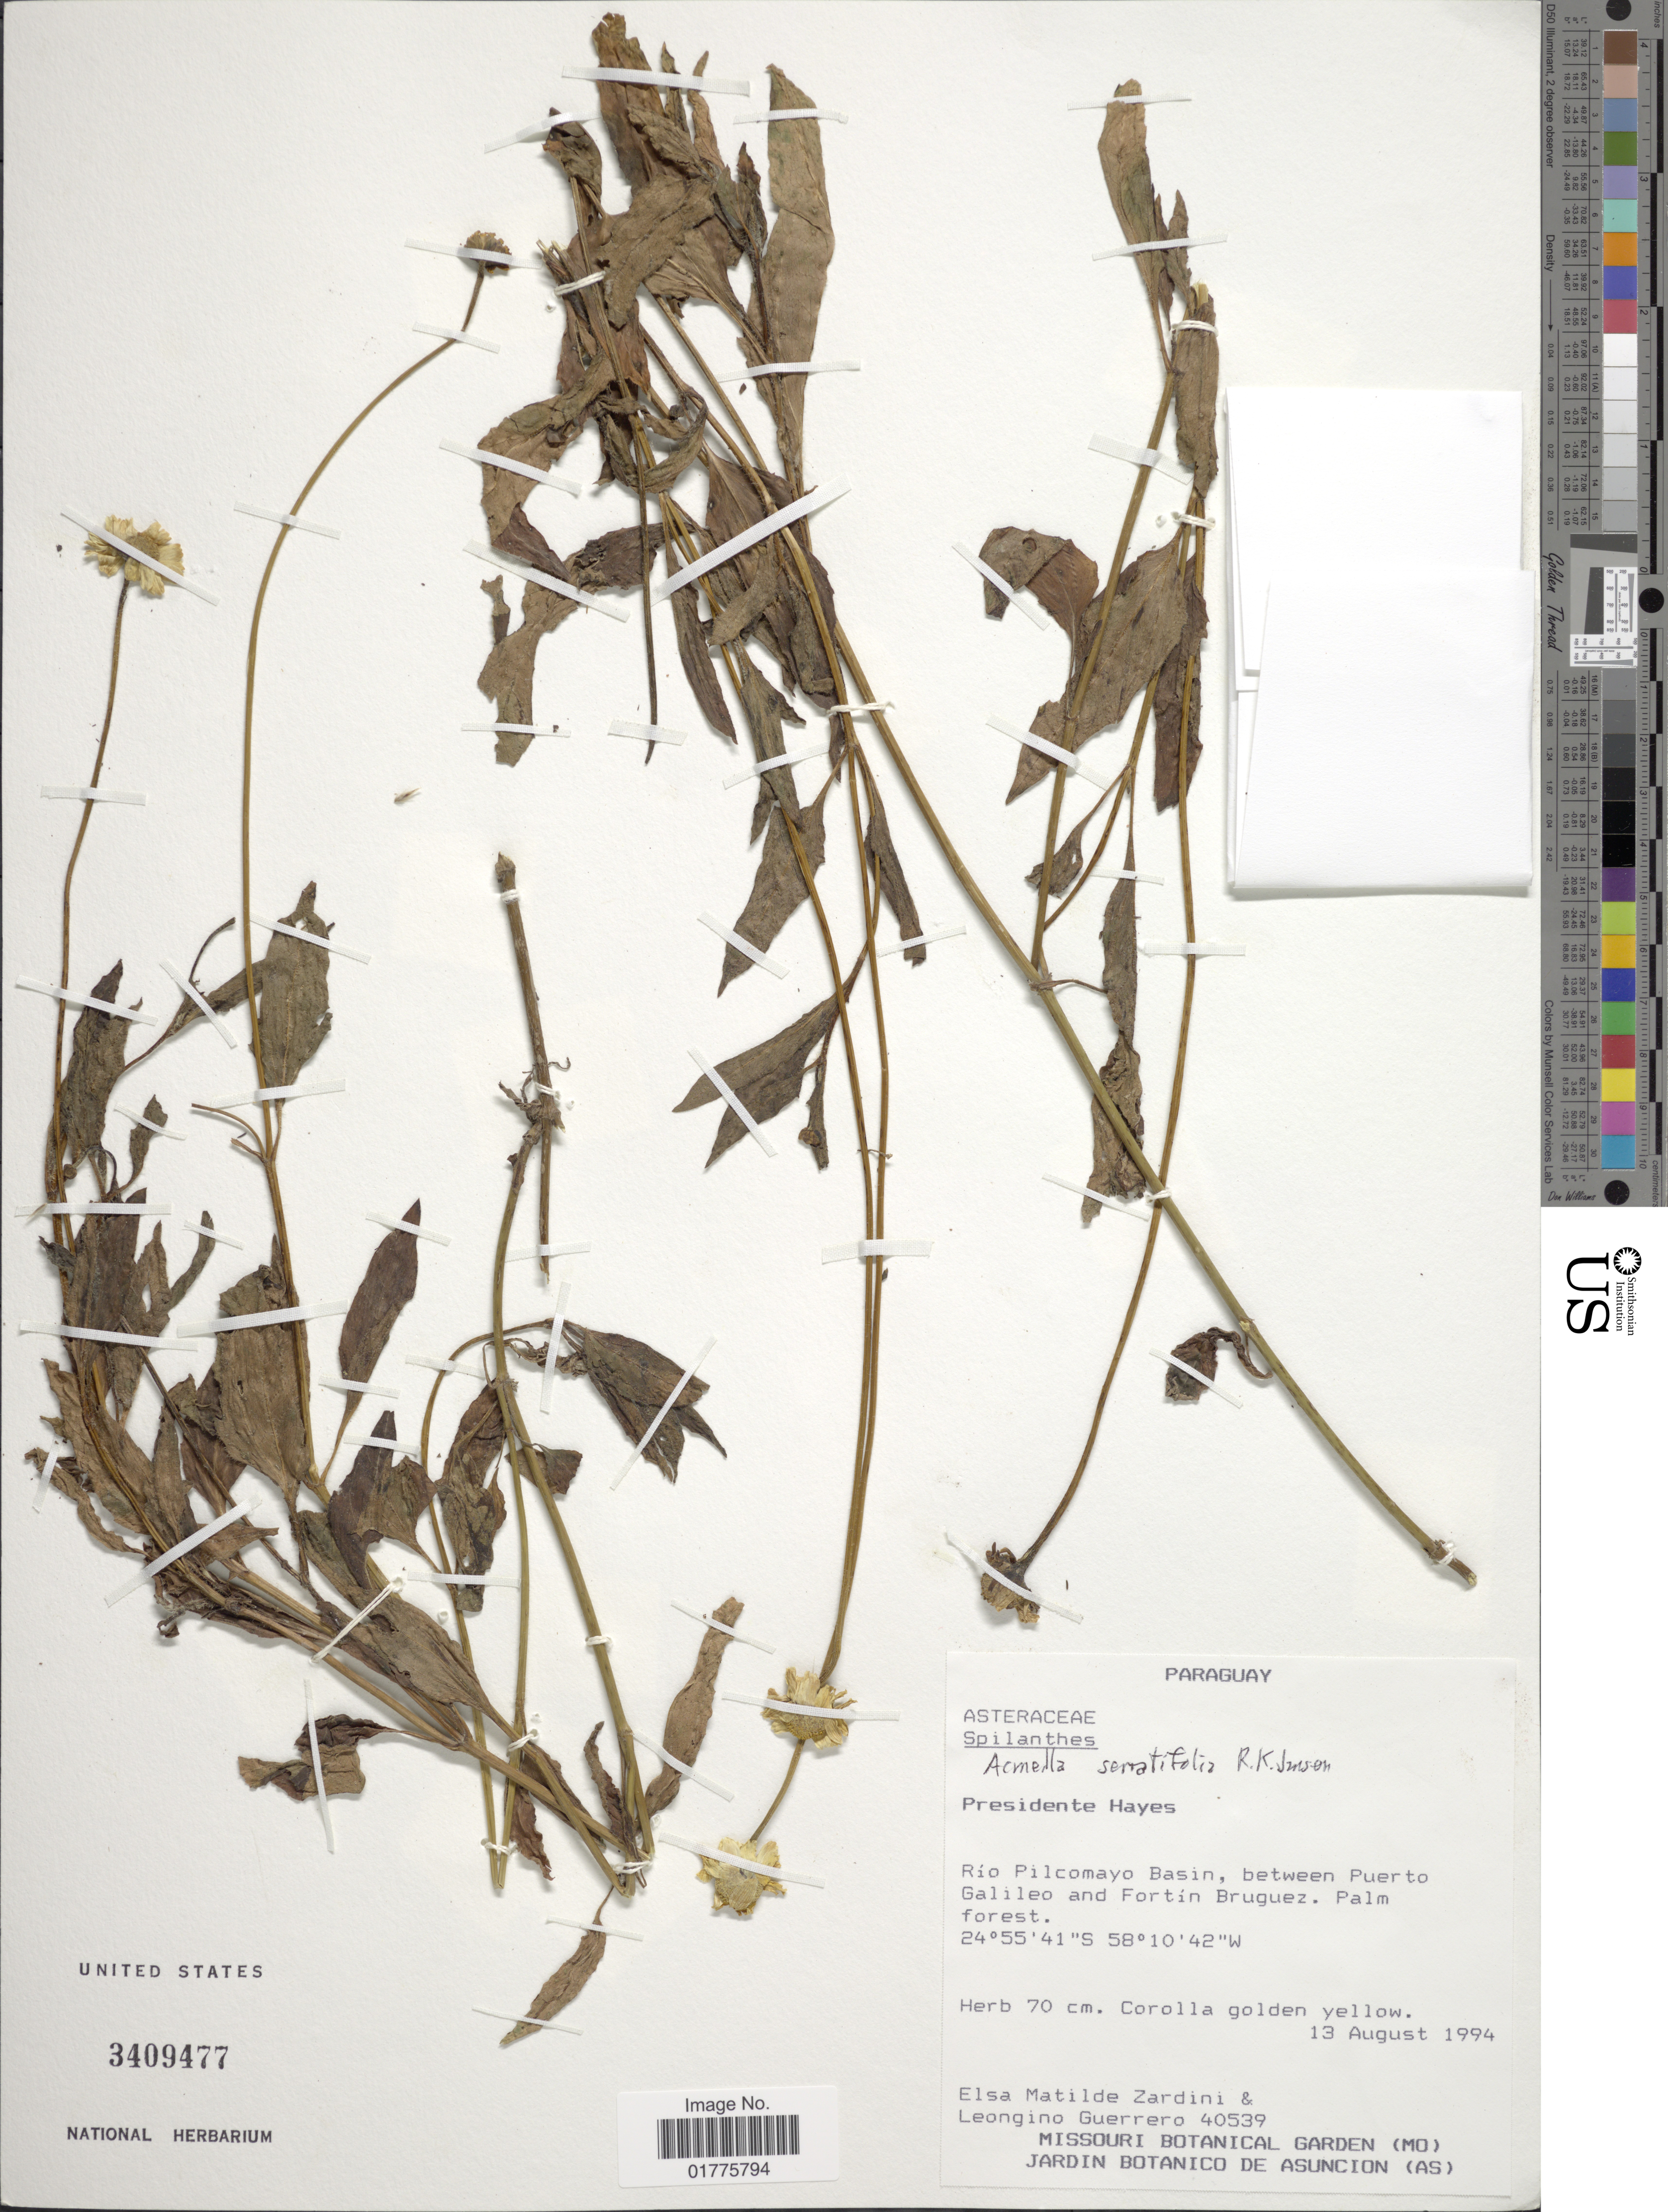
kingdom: Plantae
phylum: Tracheophyta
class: Magnoliopsida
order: Asterales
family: Asteraceae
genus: Acmella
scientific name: Acmella serratifolia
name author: R.K. Jansen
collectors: E. M. Zardini & L. Guerrero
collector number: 40539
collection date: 1994-08-13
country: Paraguay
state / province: Presidente Hayes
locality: Río Pilcomayo Basin, between Puerte galileo and Fortín Bruguez, Palm forest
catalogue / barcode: US 3409477